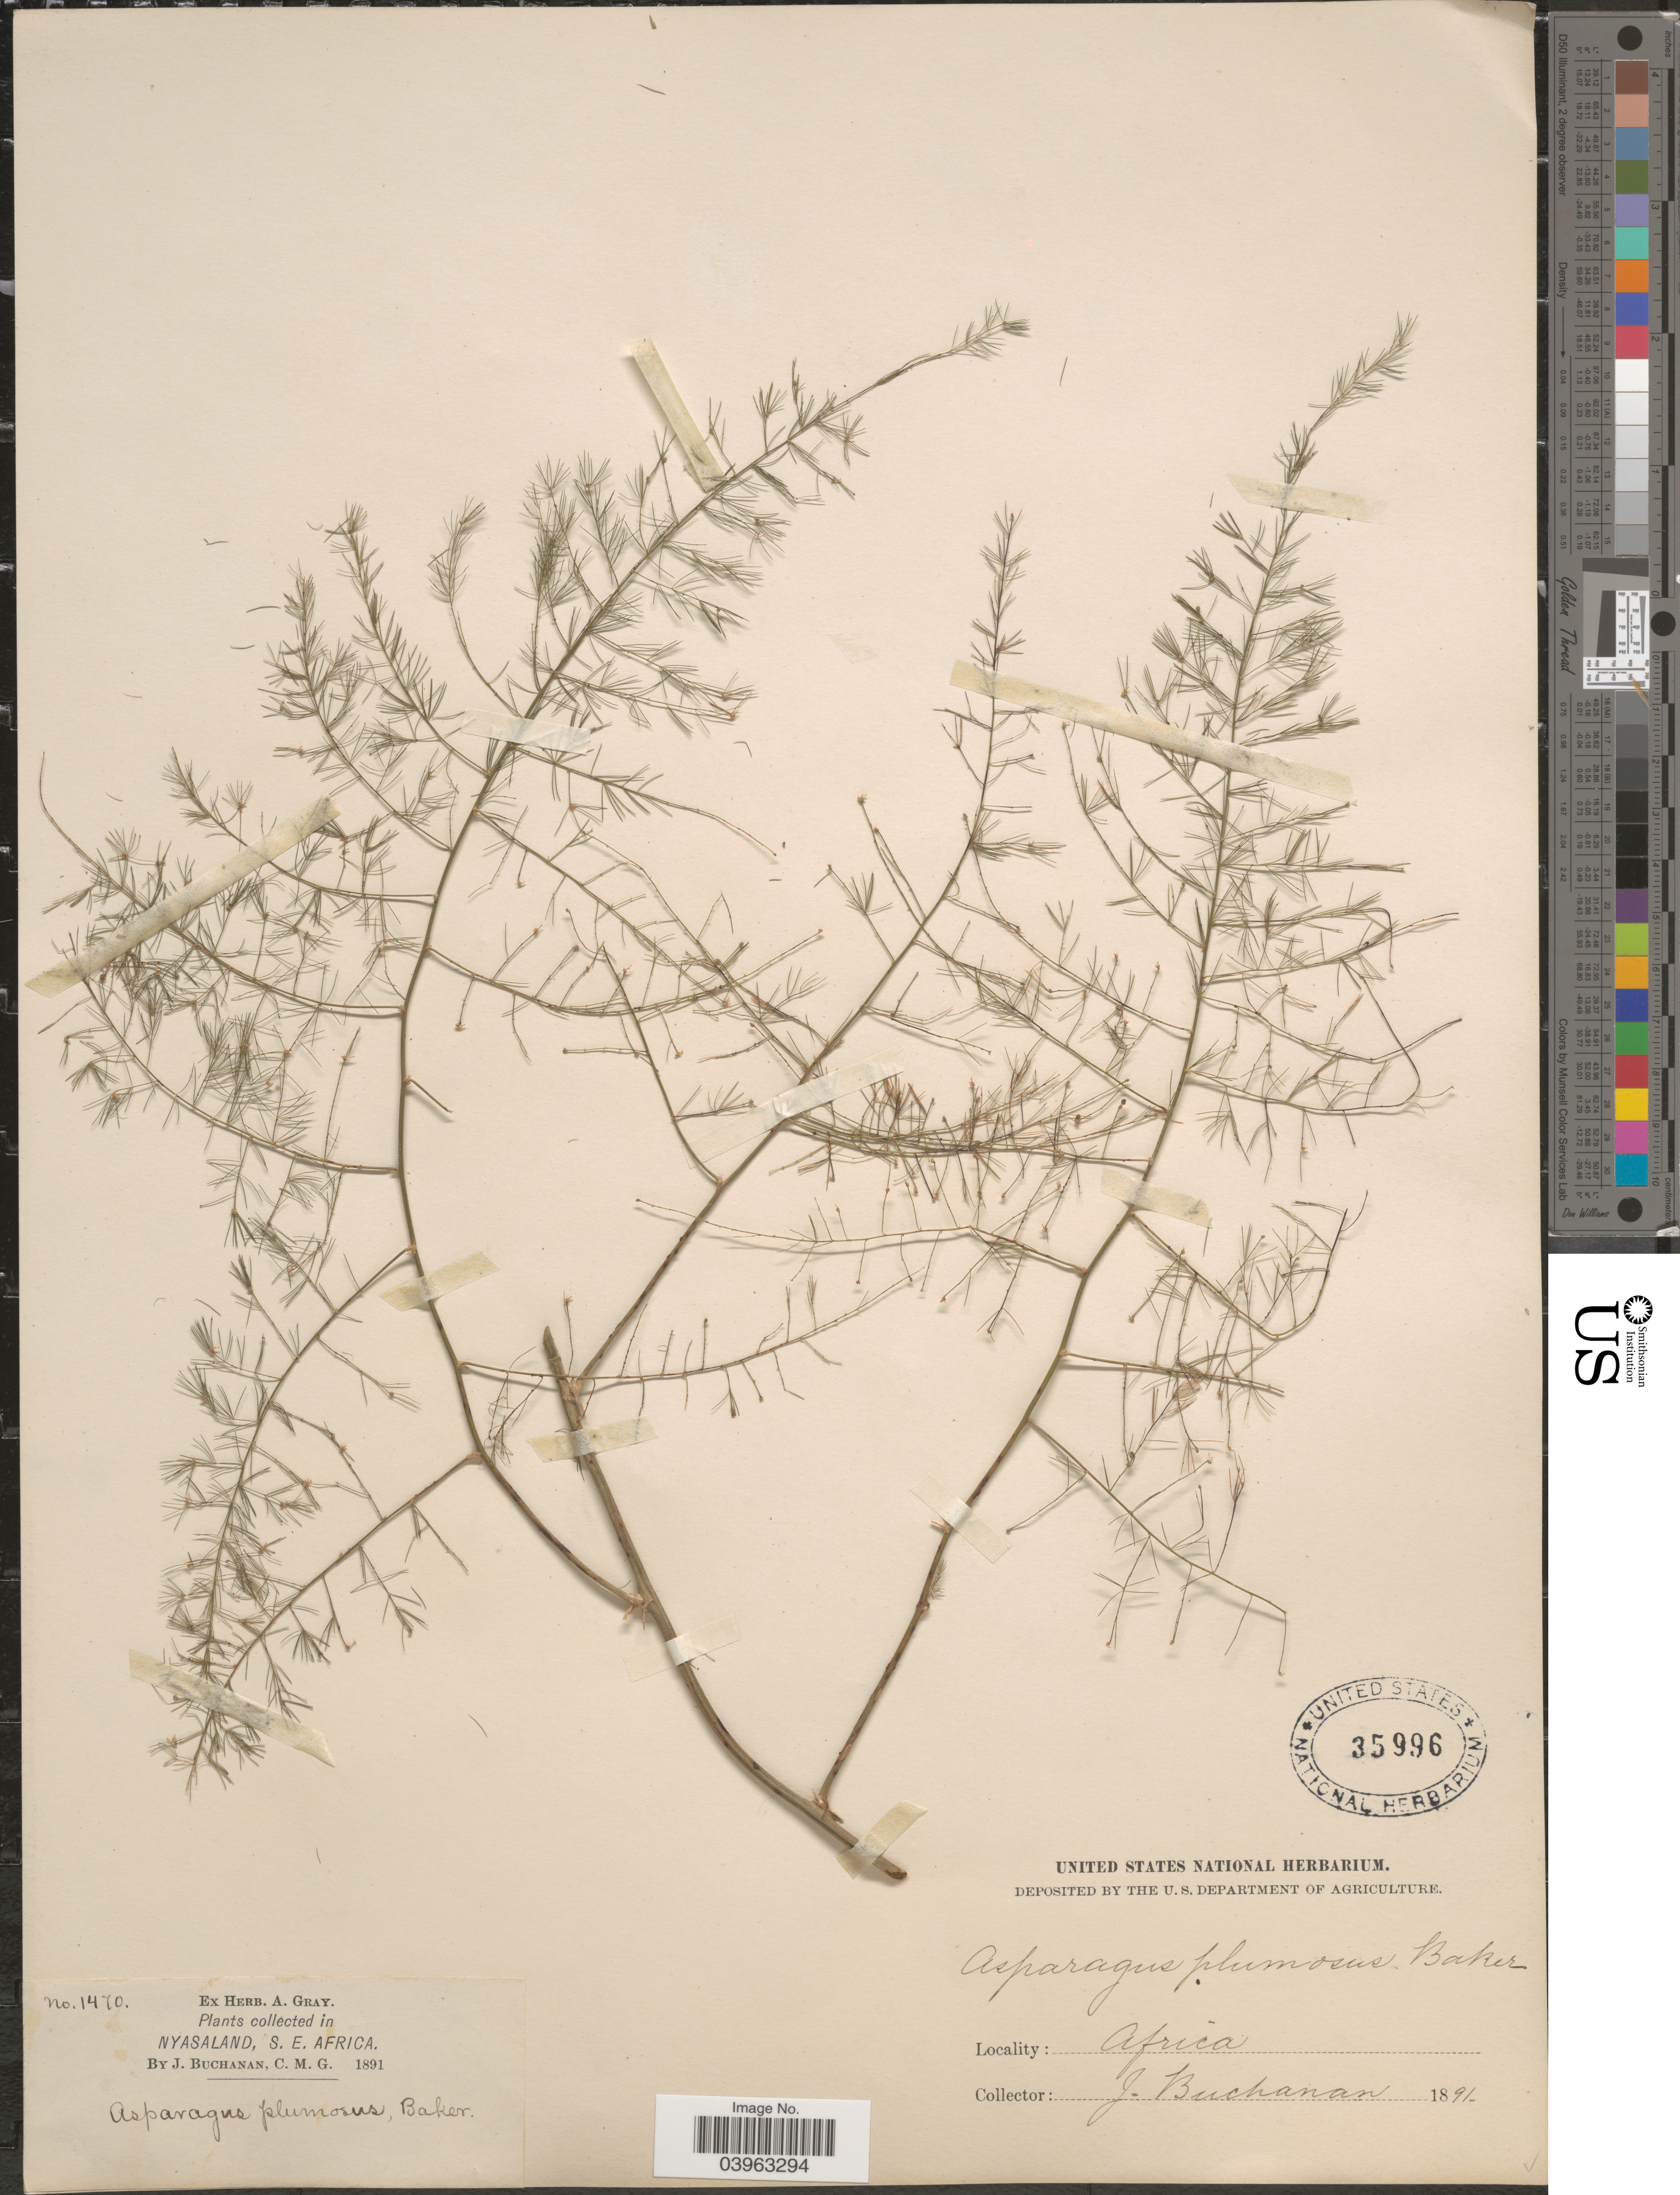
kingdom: Plantae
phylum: Tracheophyta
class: Liliopsida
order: Asparagales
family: Asparagaceae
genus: Asparagus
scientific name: Asparagus setaceus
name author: (Kunth) Jessop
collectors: J. Buchanan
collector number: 1470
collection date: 1891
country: Malawi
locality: Nyasaland, S. E. Africa.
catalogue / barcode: US 35996